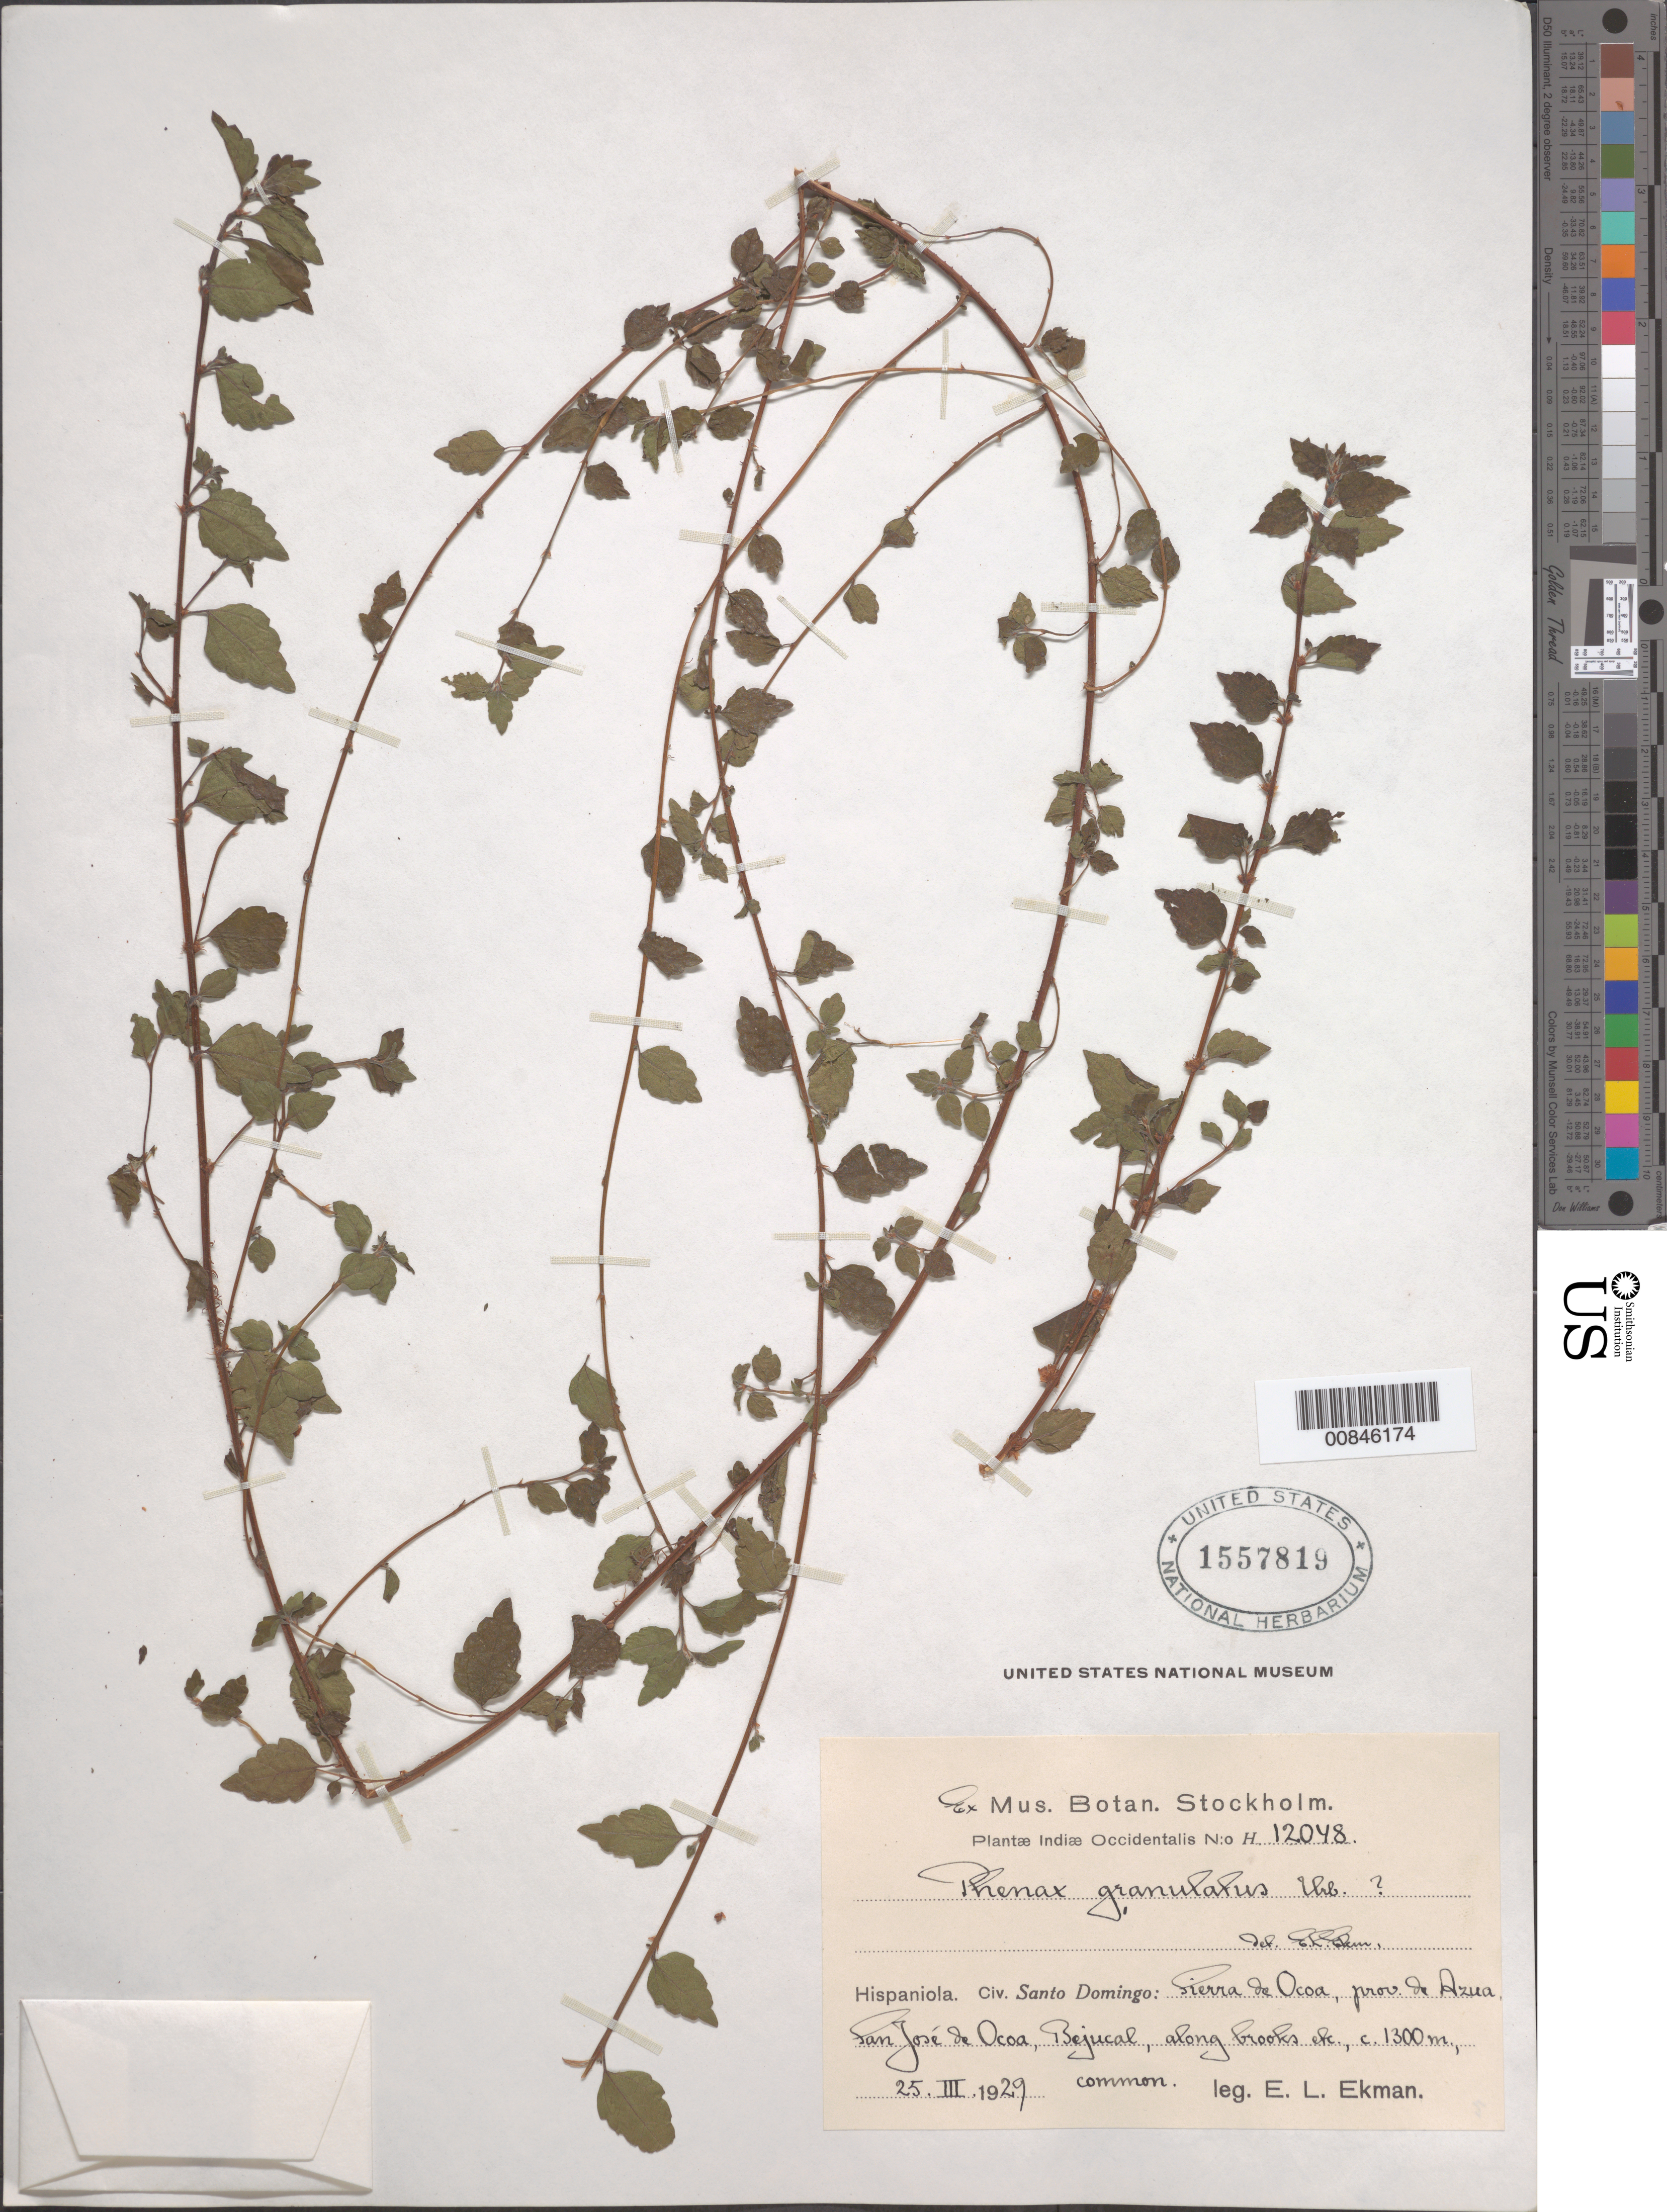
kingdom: Plantae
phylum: Tracheophyta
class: Magnoliopsida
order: Rosales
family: Urticaceae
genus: Phenax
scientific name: Phenax granulatus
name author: Urb.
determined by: Ekman, E. L.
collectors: E. L. Ekman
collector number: H 12048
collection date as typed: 25 Mar 1929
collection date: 1929-03-25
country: Dominican Republic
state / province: Azua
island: Hispaniola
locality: Sierra de Ocoa, San José de Ocoa, Bejucal.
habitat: Along brooks, etc.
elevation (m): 1300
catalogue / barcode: US 1557819